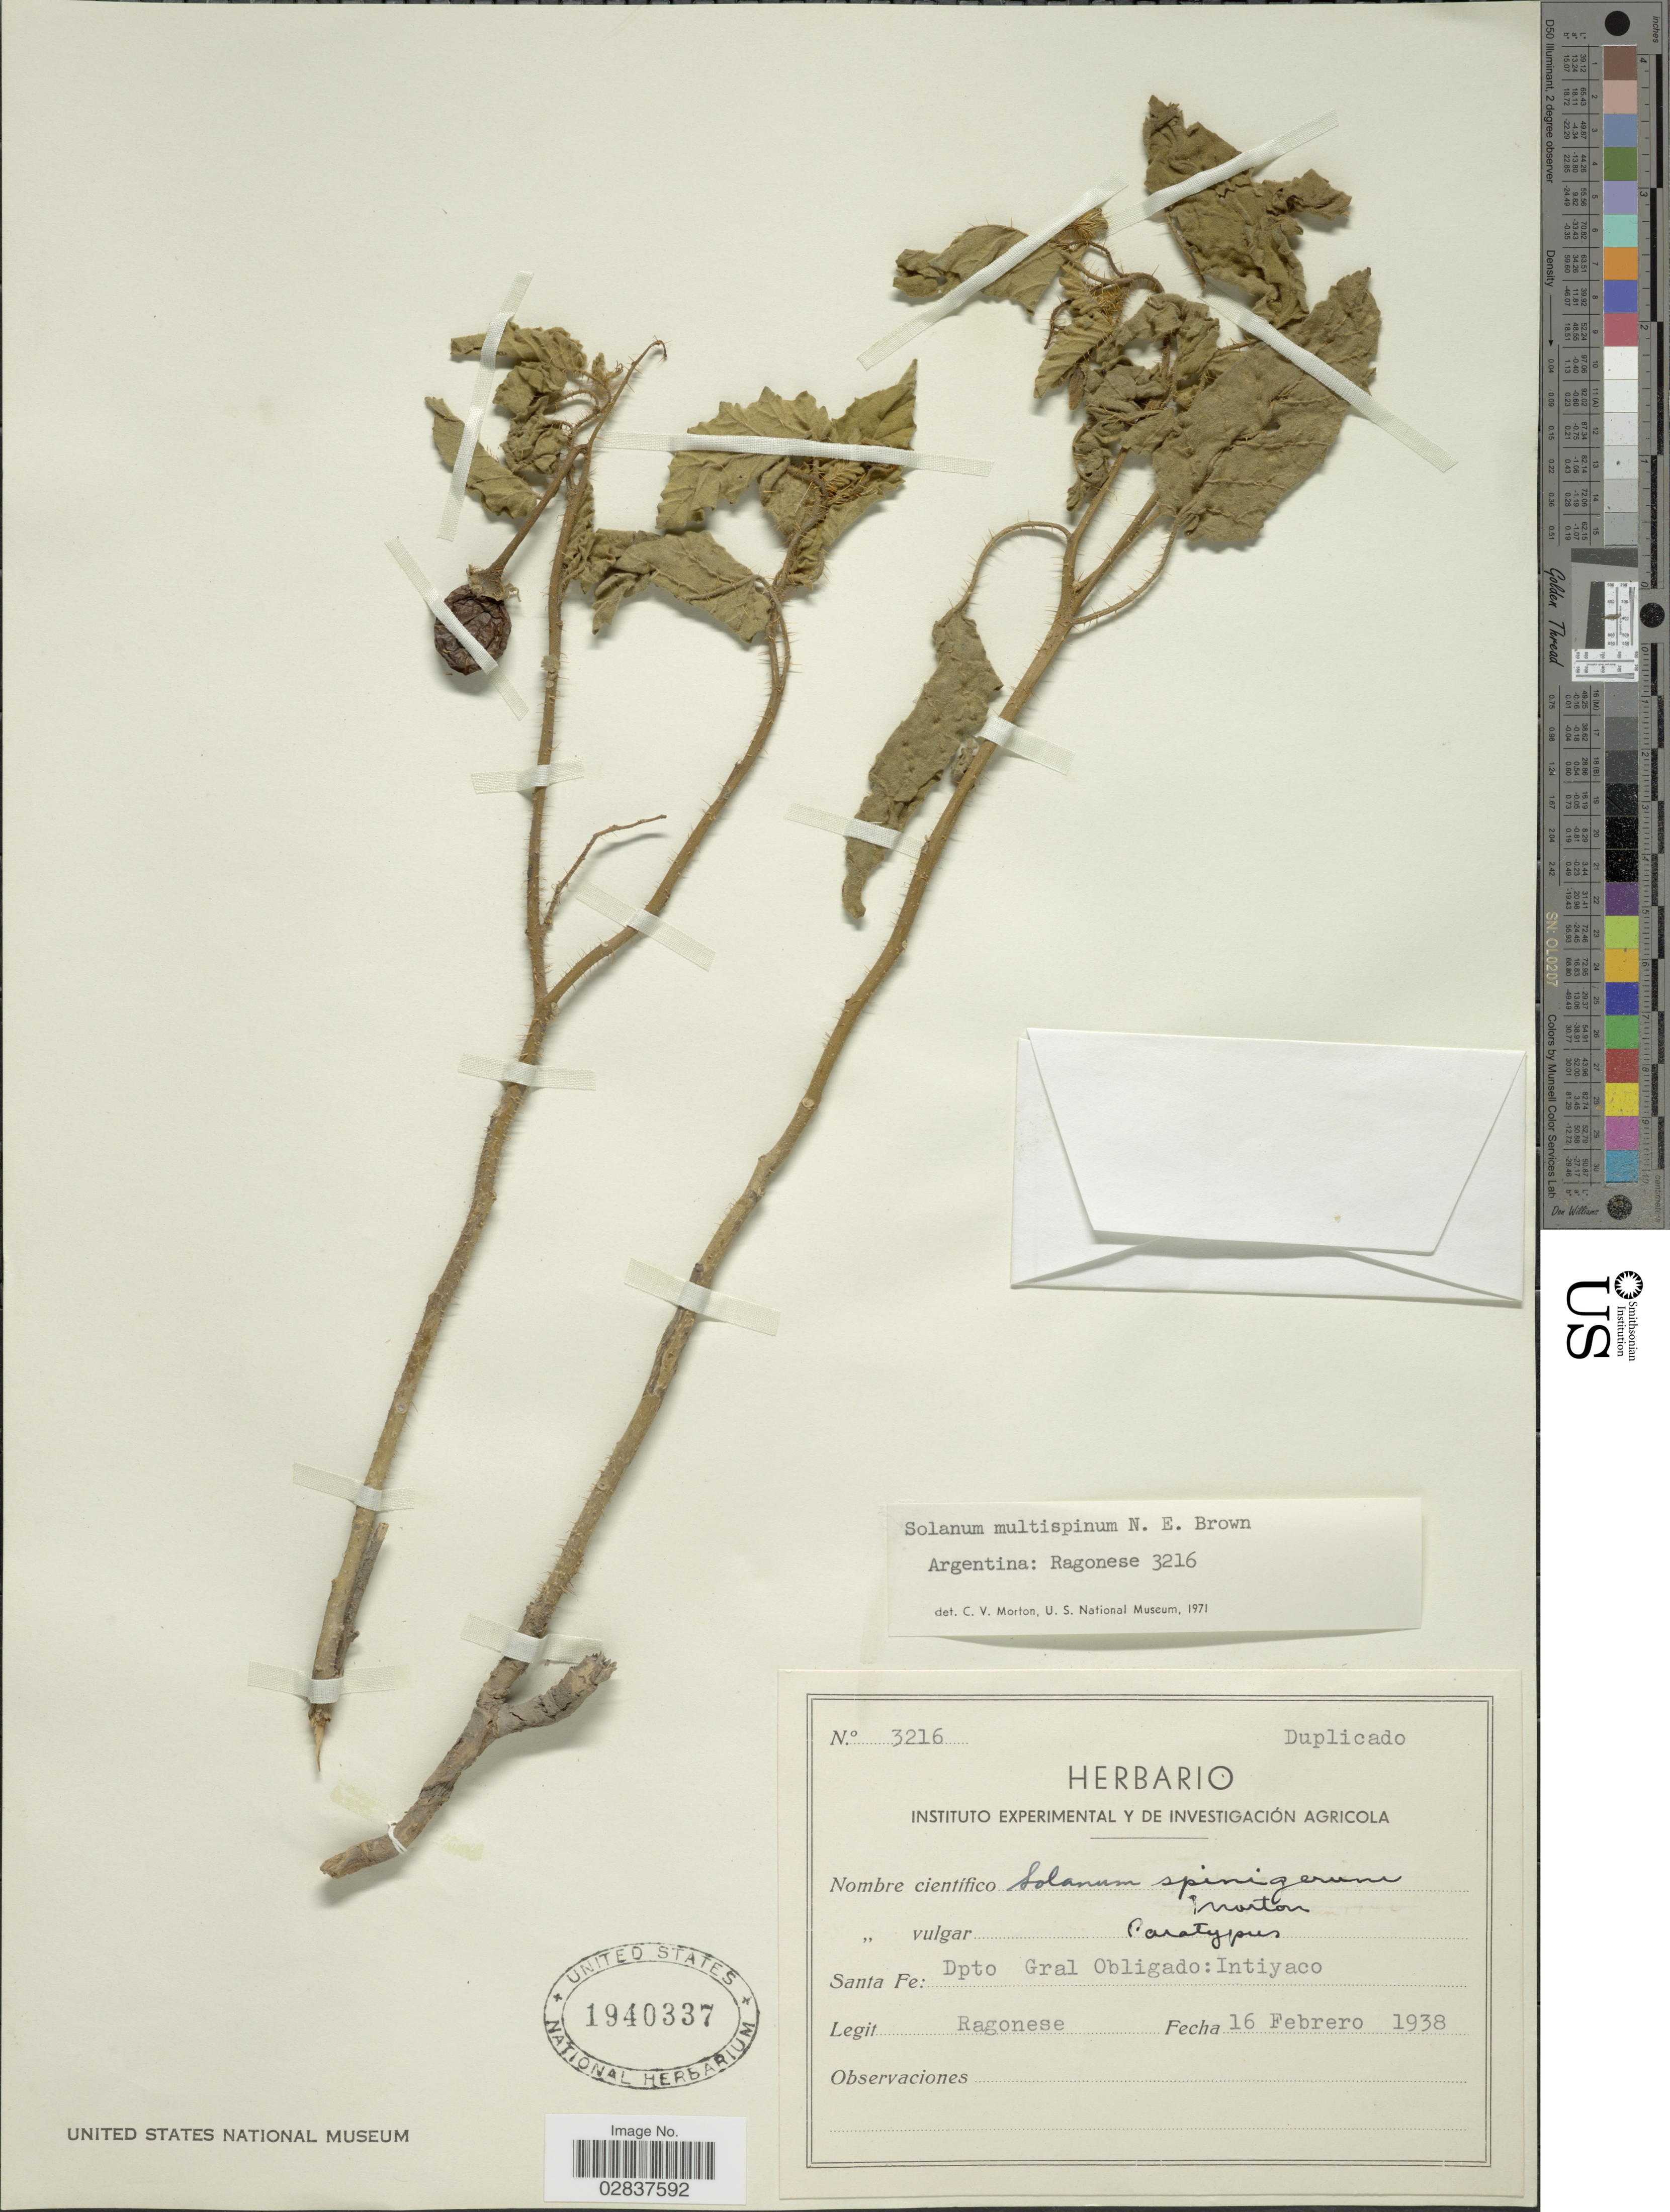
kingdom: Plantae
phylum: Tracheophyta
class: Magnoliopsida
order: Solanales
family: Solanaceae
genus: Solanum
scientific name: Solanum multispinum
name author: N.E. Br.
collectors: Ragonese, --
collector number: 3216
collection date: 1938-02-16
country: Argentina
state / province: Santa Fe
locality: Dpto Gral Obligado: Intiyaco.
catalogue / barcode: US 1940337